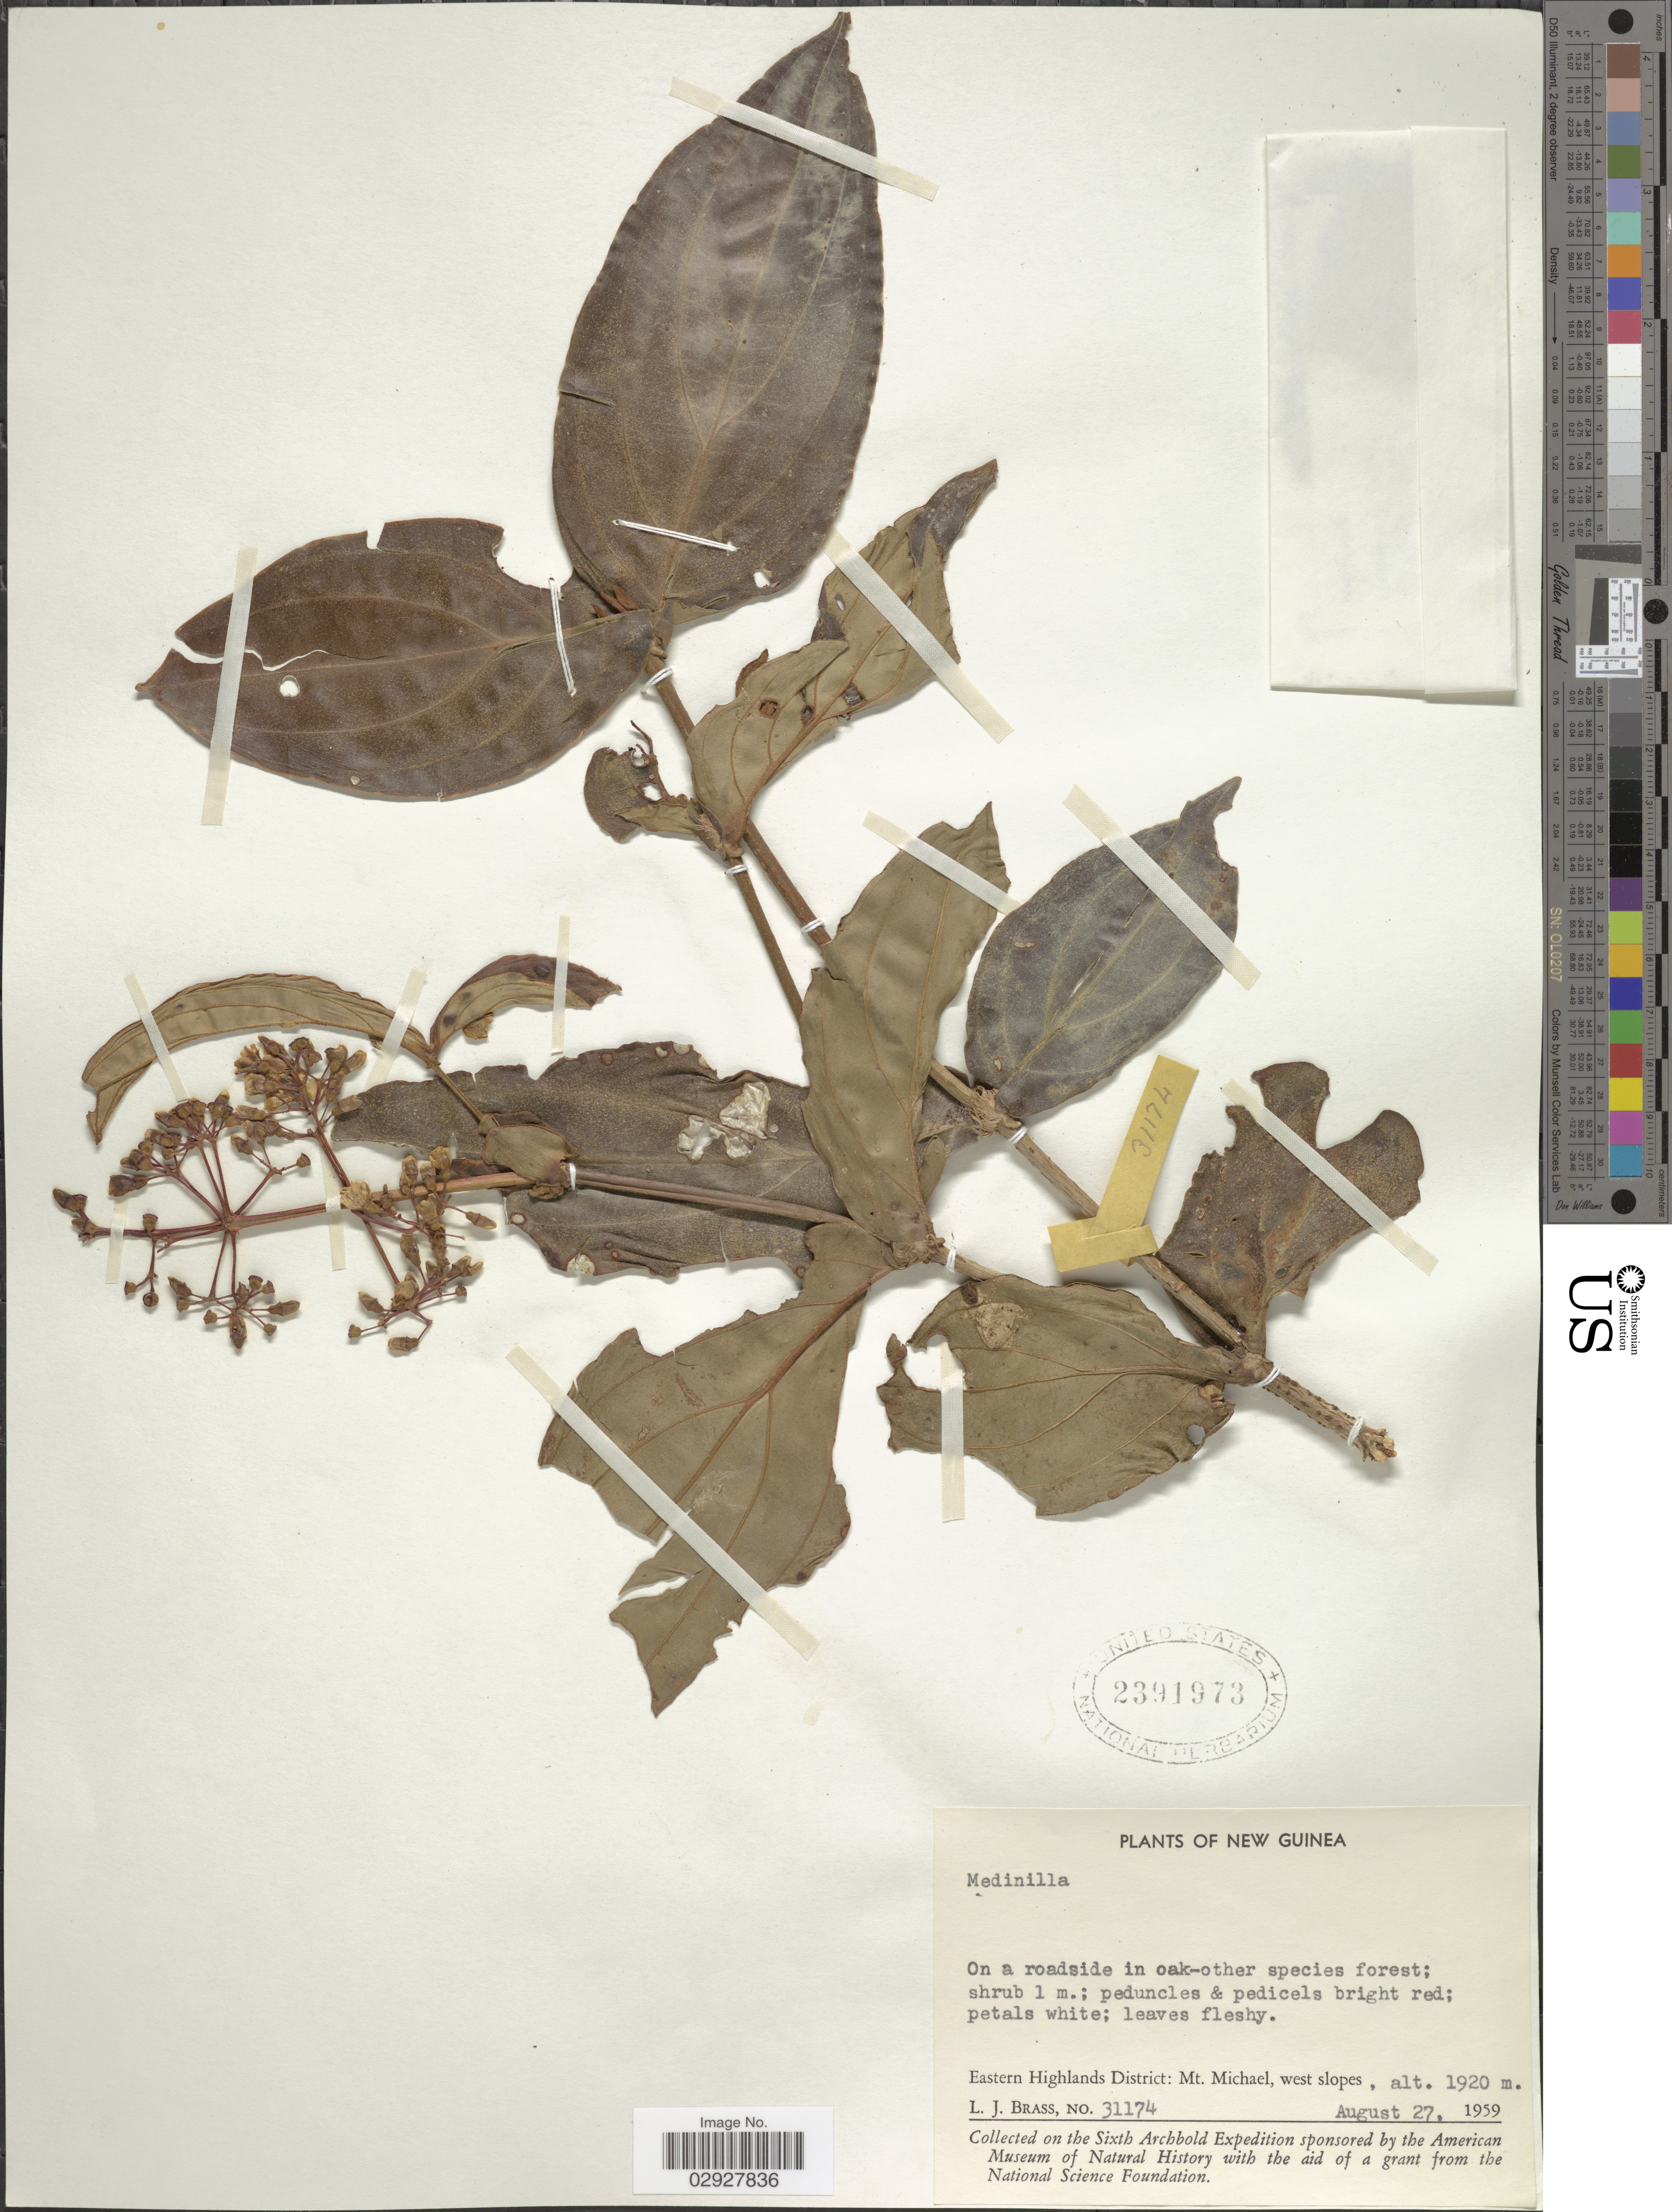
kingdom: Plantae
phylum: Tracheophyta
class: Magnoliopsida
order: Myrtales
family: Melastomataceae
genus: Medinilla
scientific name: Medinilla sp.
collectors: L. J. Brass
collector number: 31174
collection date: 1959-08-27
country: Papua New Guinea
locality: New Guinea. Eastern Highlands District: Mt. Michael, west slopes.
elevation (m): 1920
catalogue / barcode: US 2391973